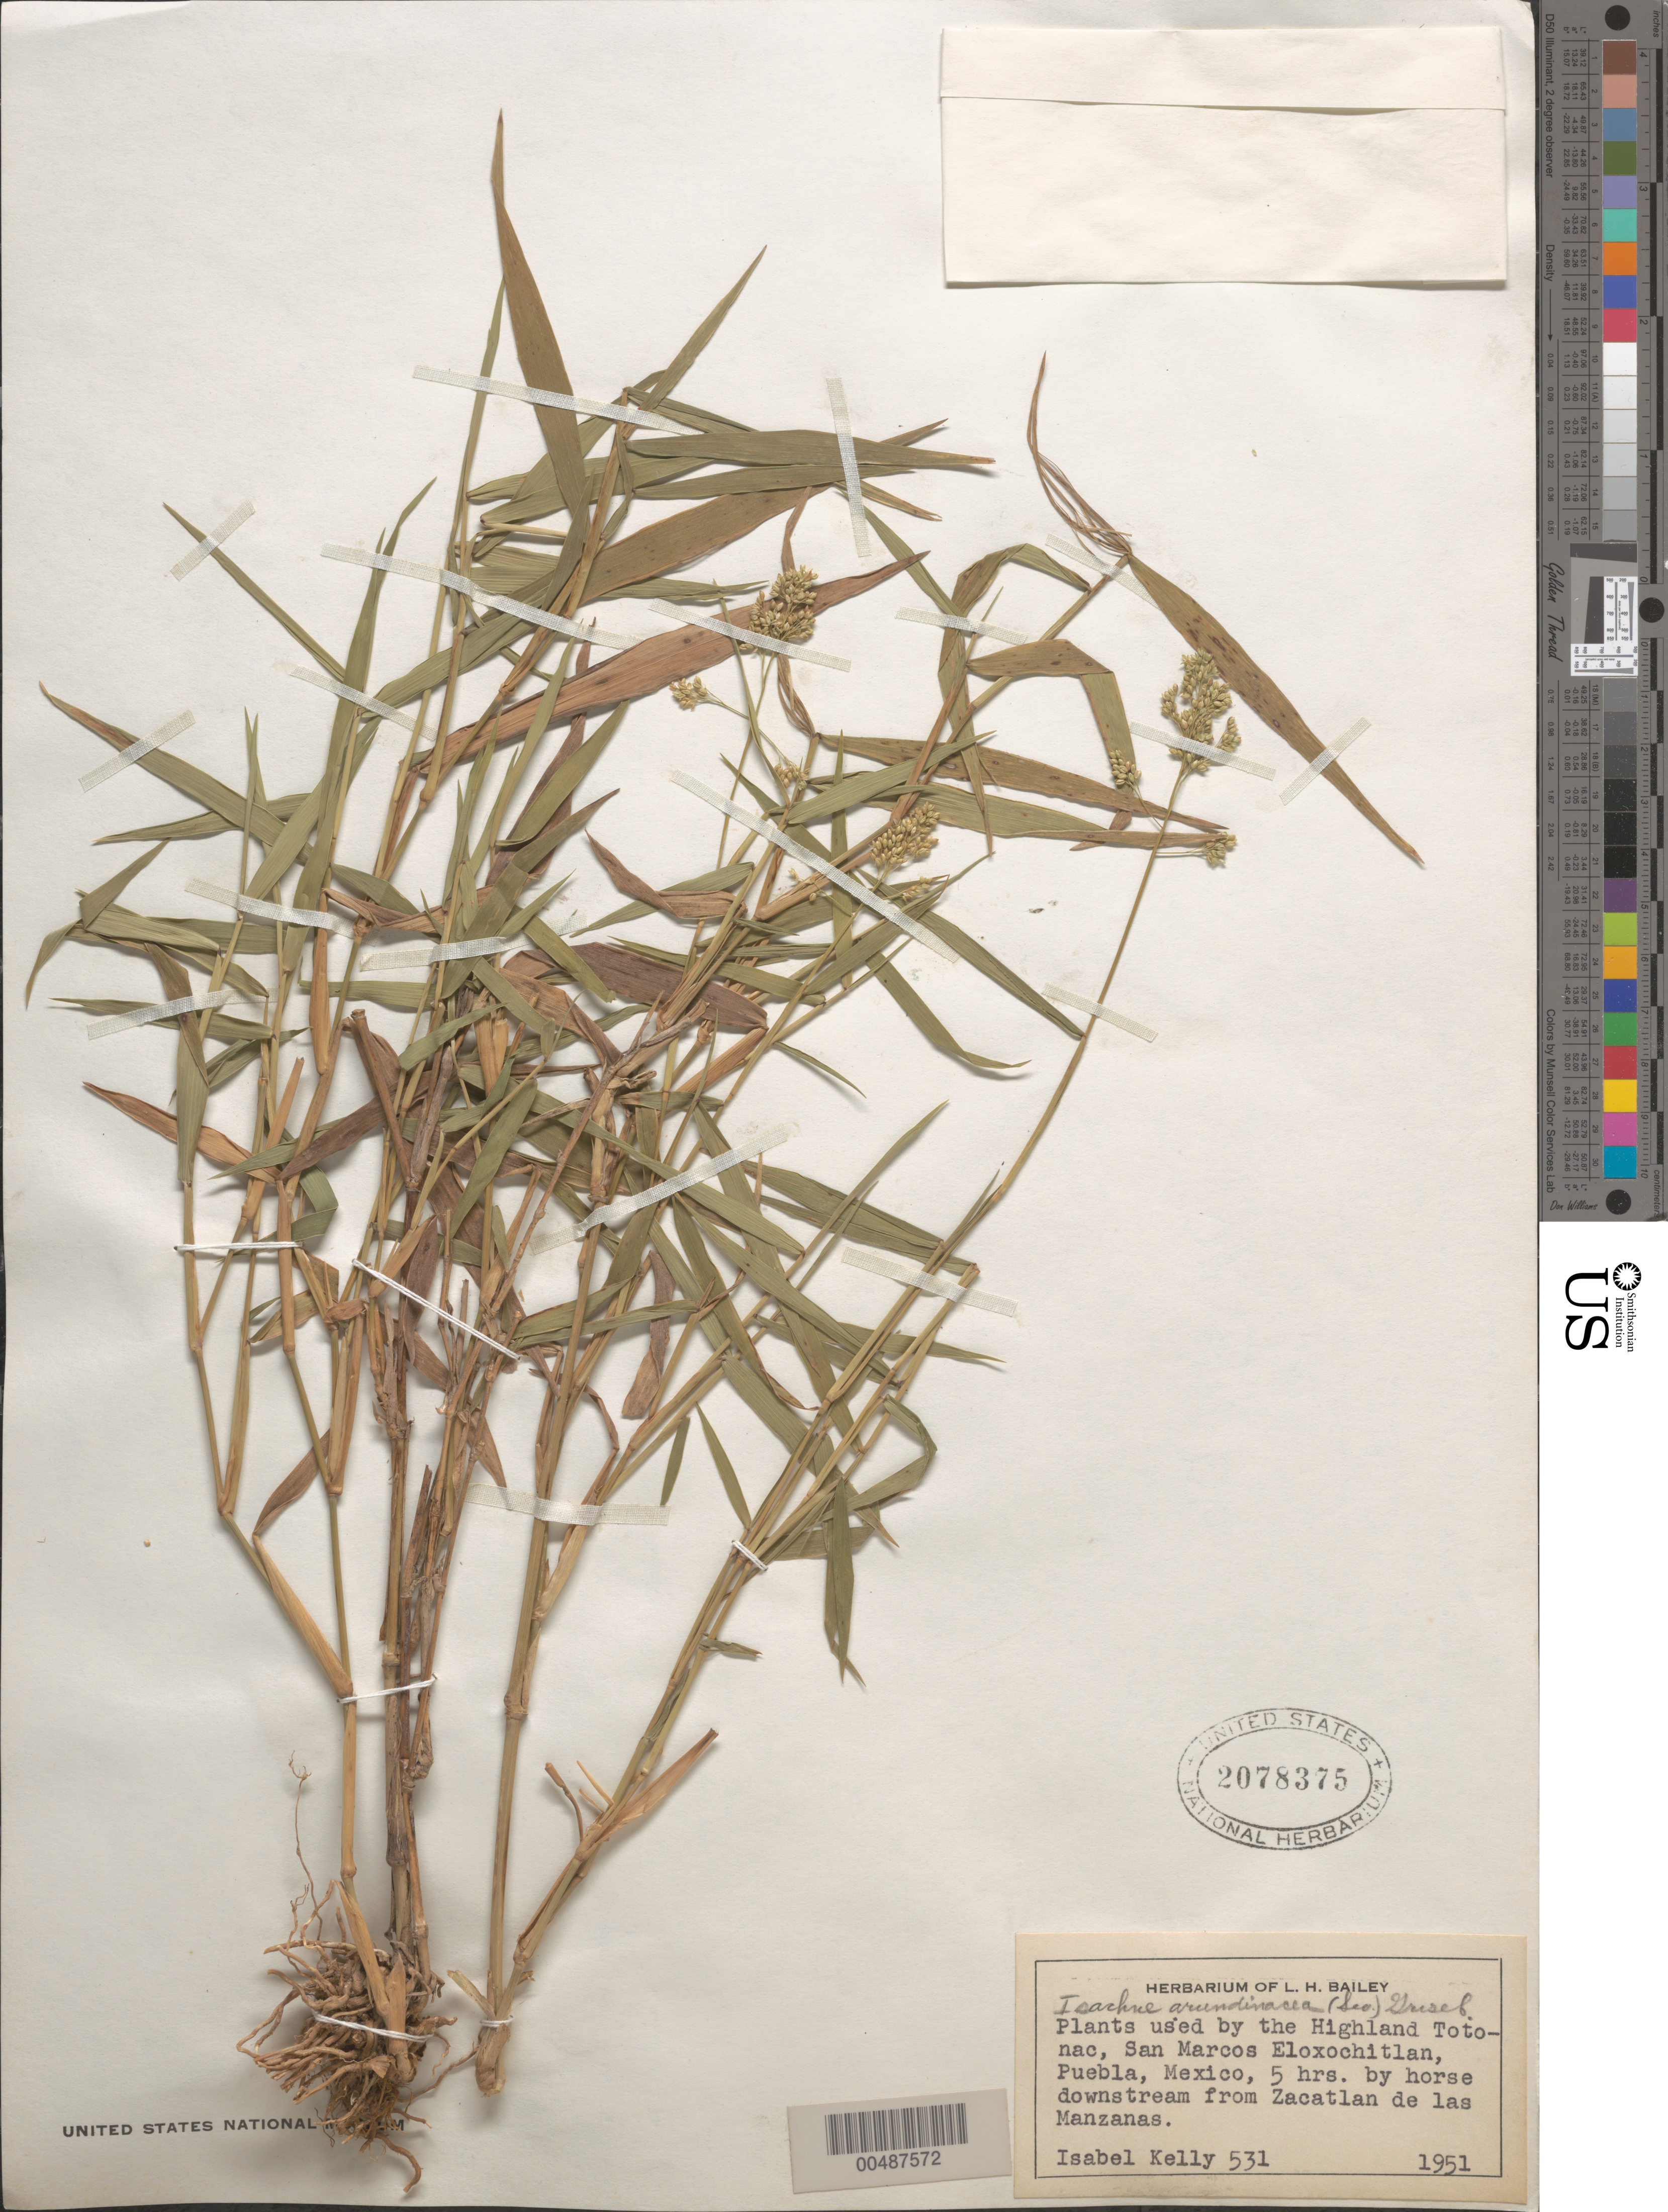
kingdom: Plantae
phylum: Tracheophyta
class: Liliopsida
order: Poales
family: Poaceae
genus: Isachne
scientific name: Isachne arundinacea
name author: (Sw.) Griseb.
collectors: I. Kelly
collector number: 531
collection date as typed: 1951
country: Mexico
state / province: Puebla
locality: San Marcos Eloxochitlan, 5 hrs. by horse downstream from Zacatlan de las Manzanas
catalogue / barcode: US 2078375